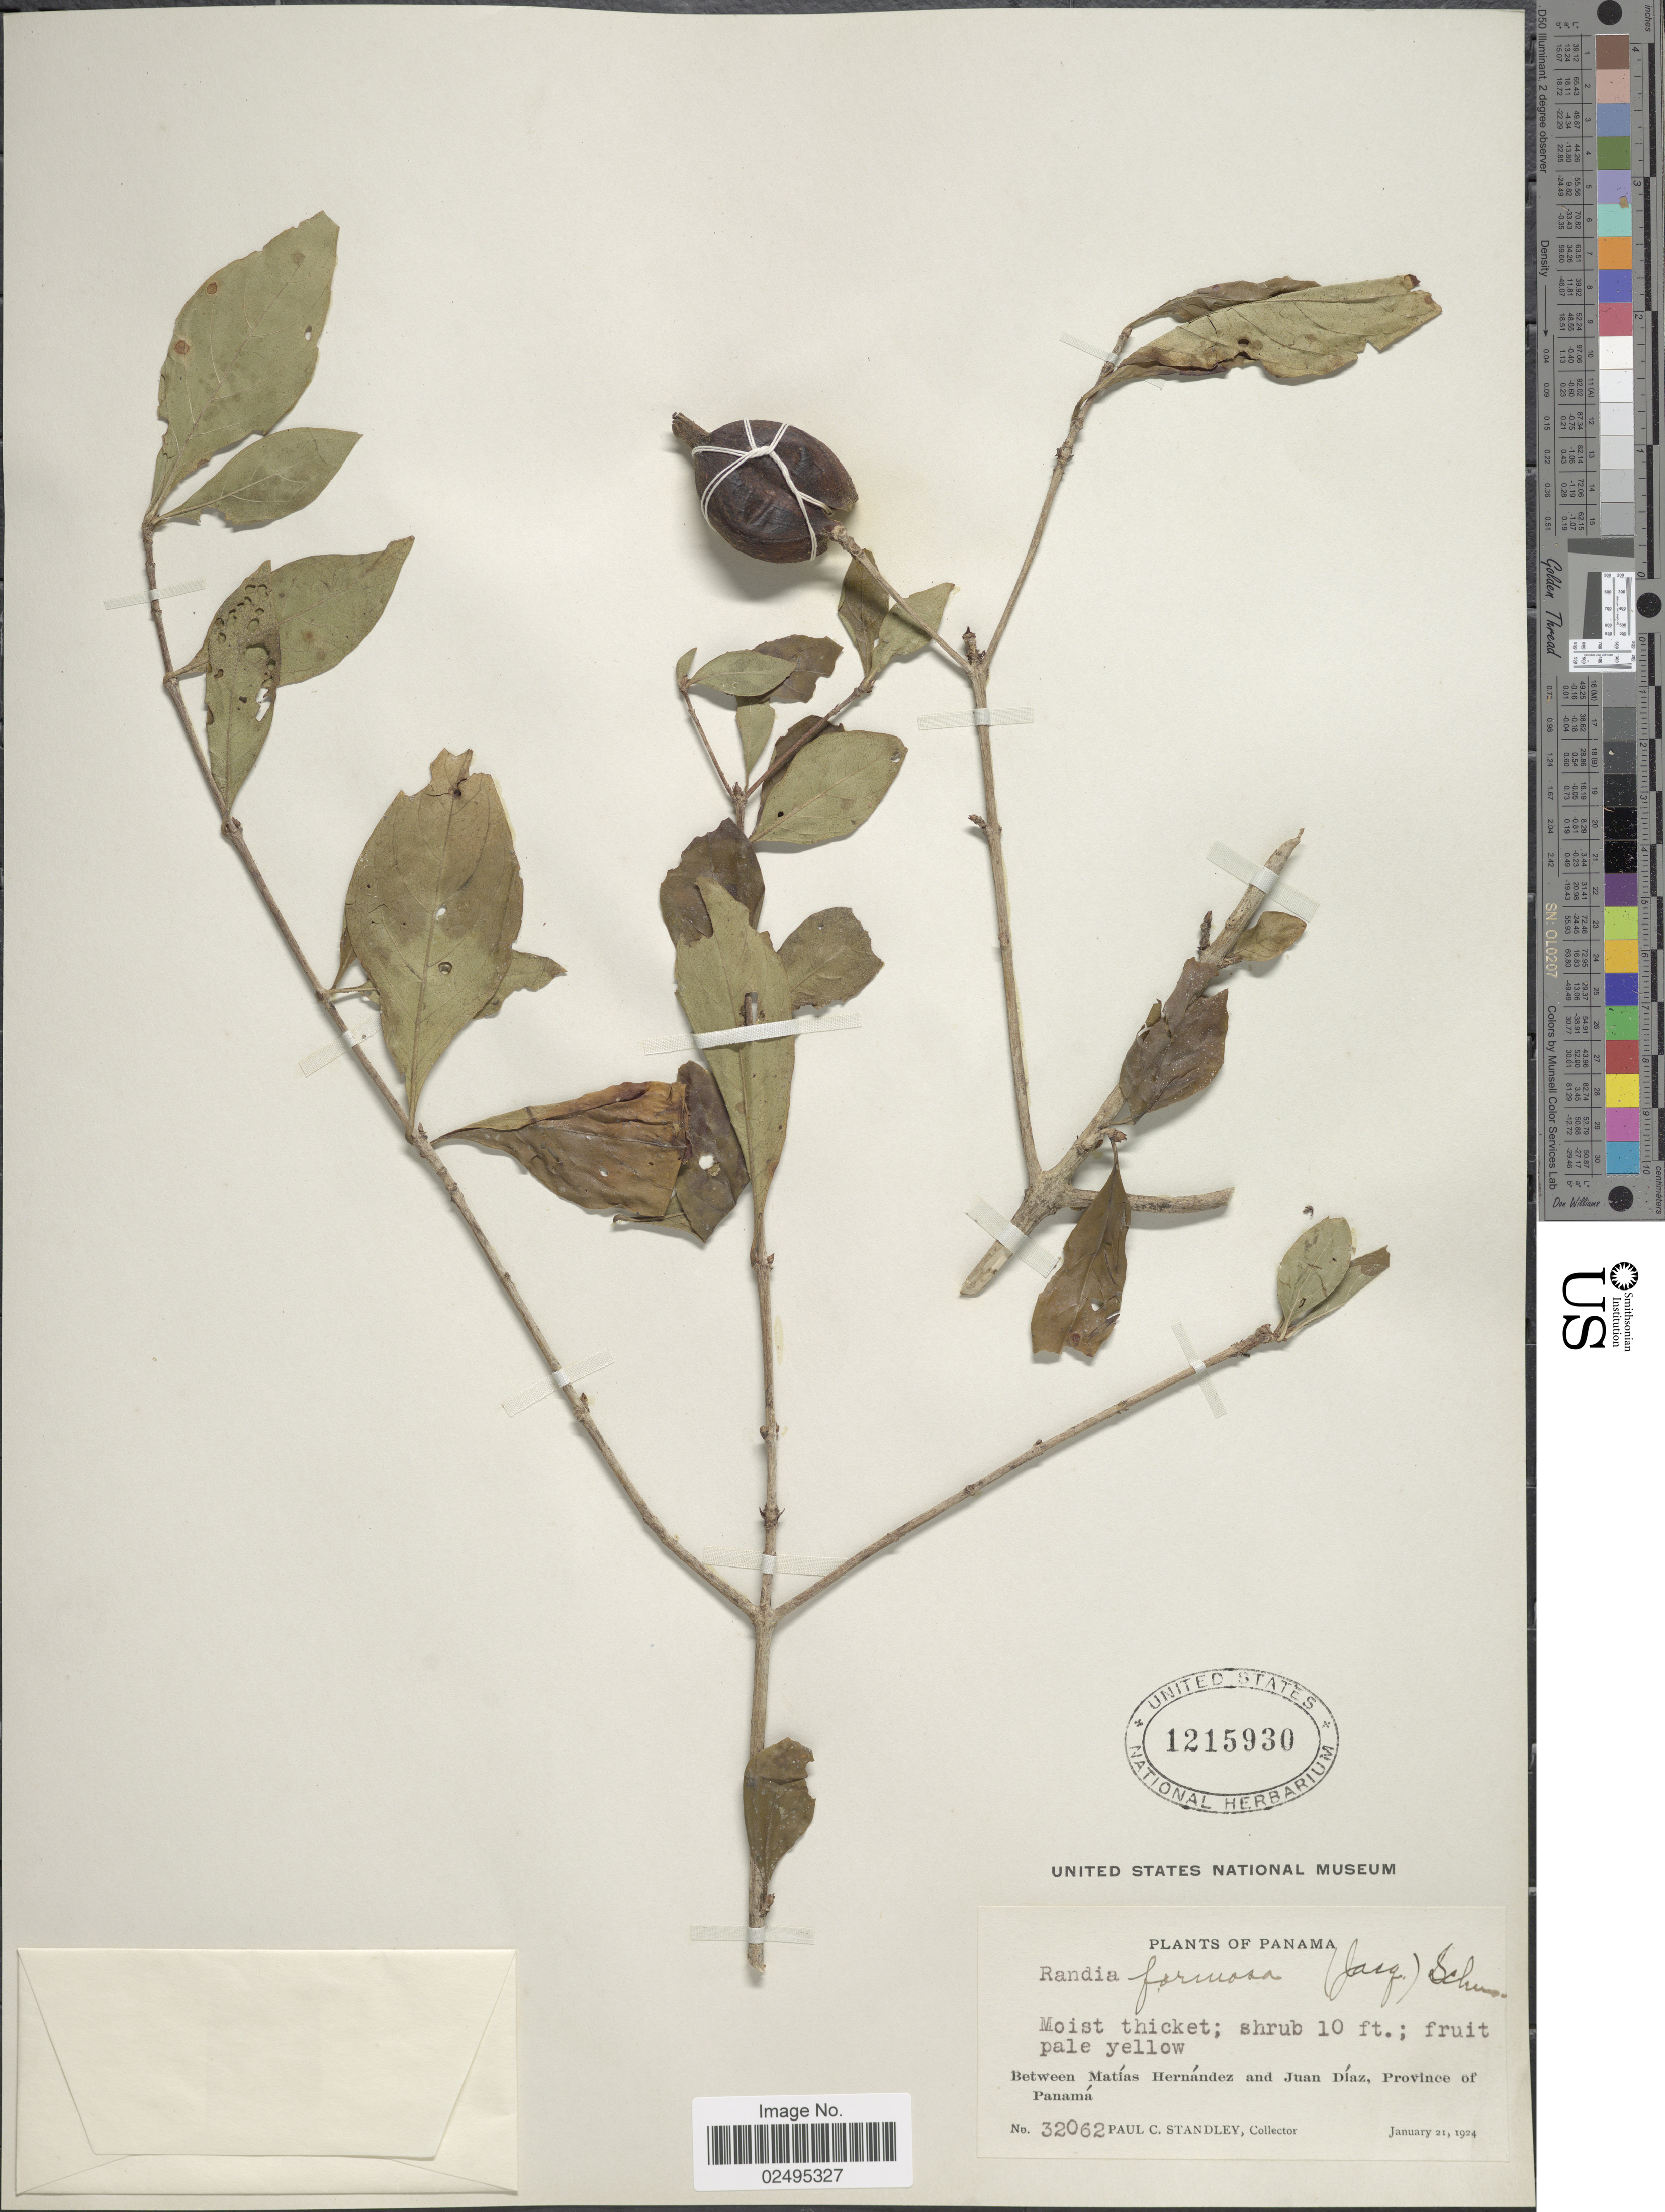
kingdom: Plantae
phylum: Tracheophyta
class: Magnoliopsida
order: Gentianales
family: Rubiaceae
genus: Rosenbergiodendron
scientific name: Rosenbergiodendron formosum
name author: (Jacq.) Fagerl.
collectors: P. C. Standley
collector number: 32062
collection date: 1924-01-21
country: Panama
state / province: Panamá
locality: Between Matias Hernandez and Juan Diaz, Province of Panama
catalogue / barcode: US 1215930